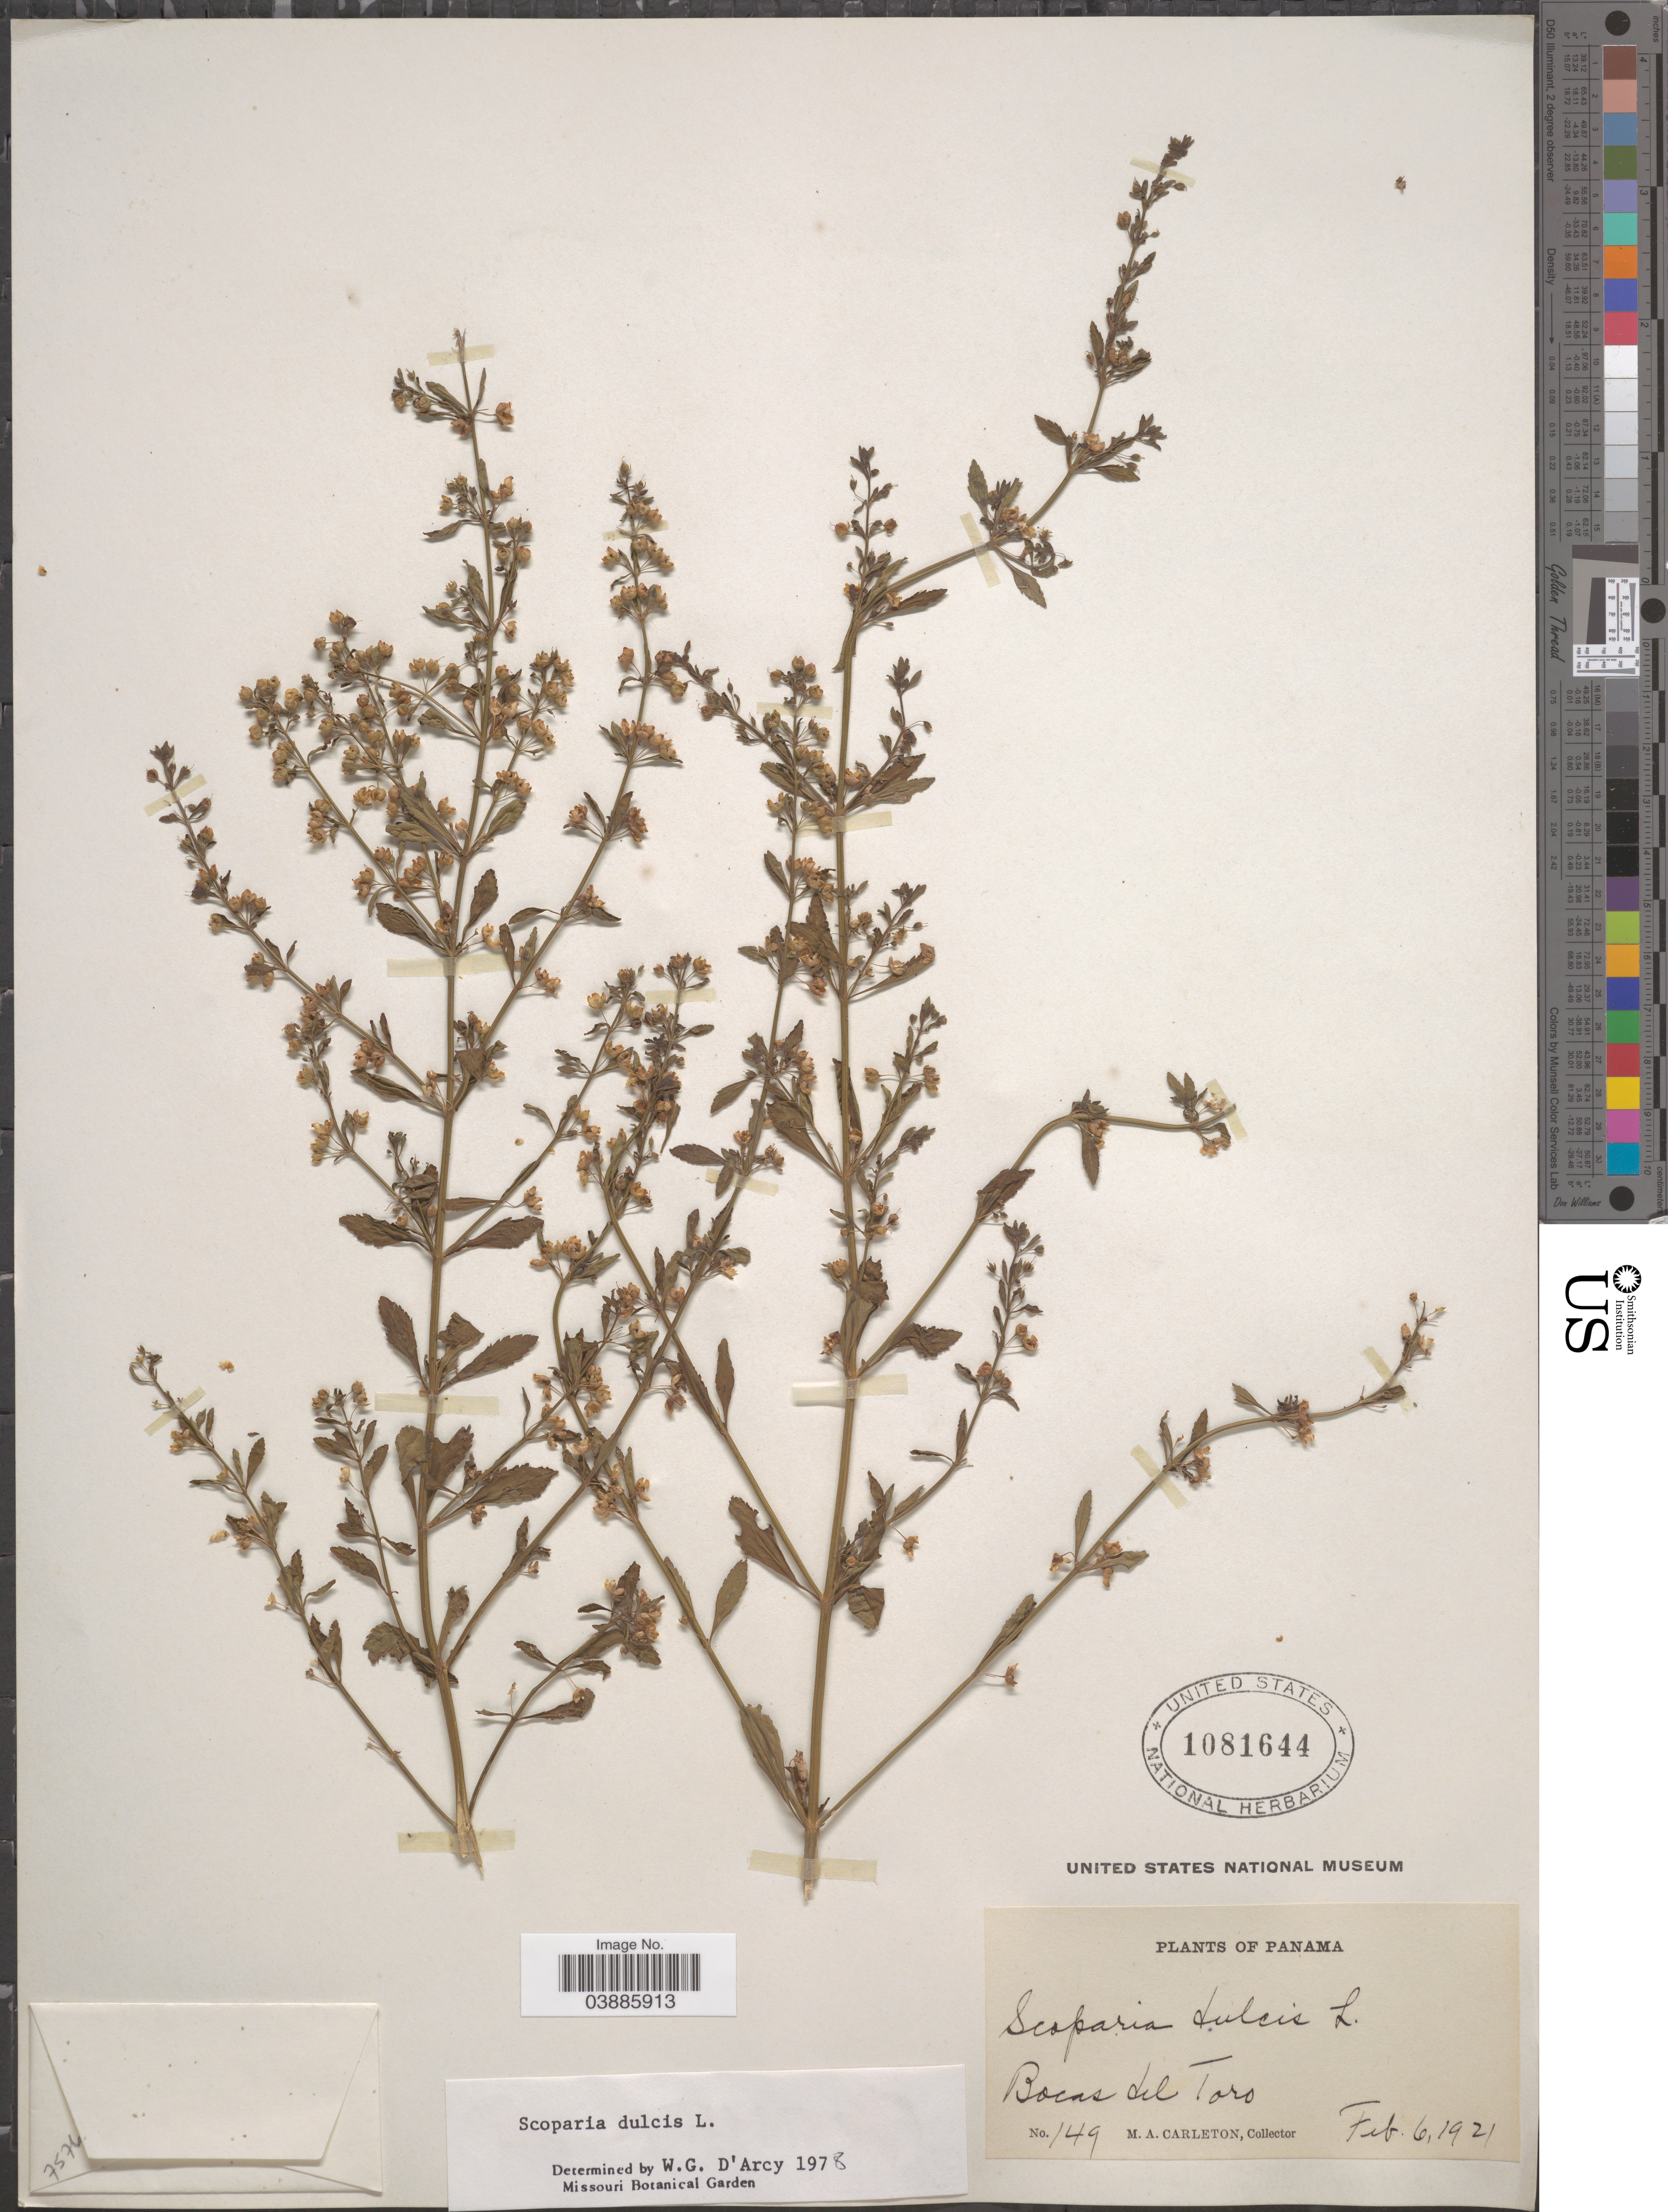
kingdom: Plantae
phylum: Tracheophyta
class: Magnoliopsida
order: Lamiales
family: Plantaginaceae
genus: Scoparia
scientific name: Scoparia dulcis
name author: L.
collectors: M. A. Carleton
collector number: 149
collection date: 1921-02-06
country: Panama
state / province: Bocas del Toro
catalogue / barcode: US 1081644